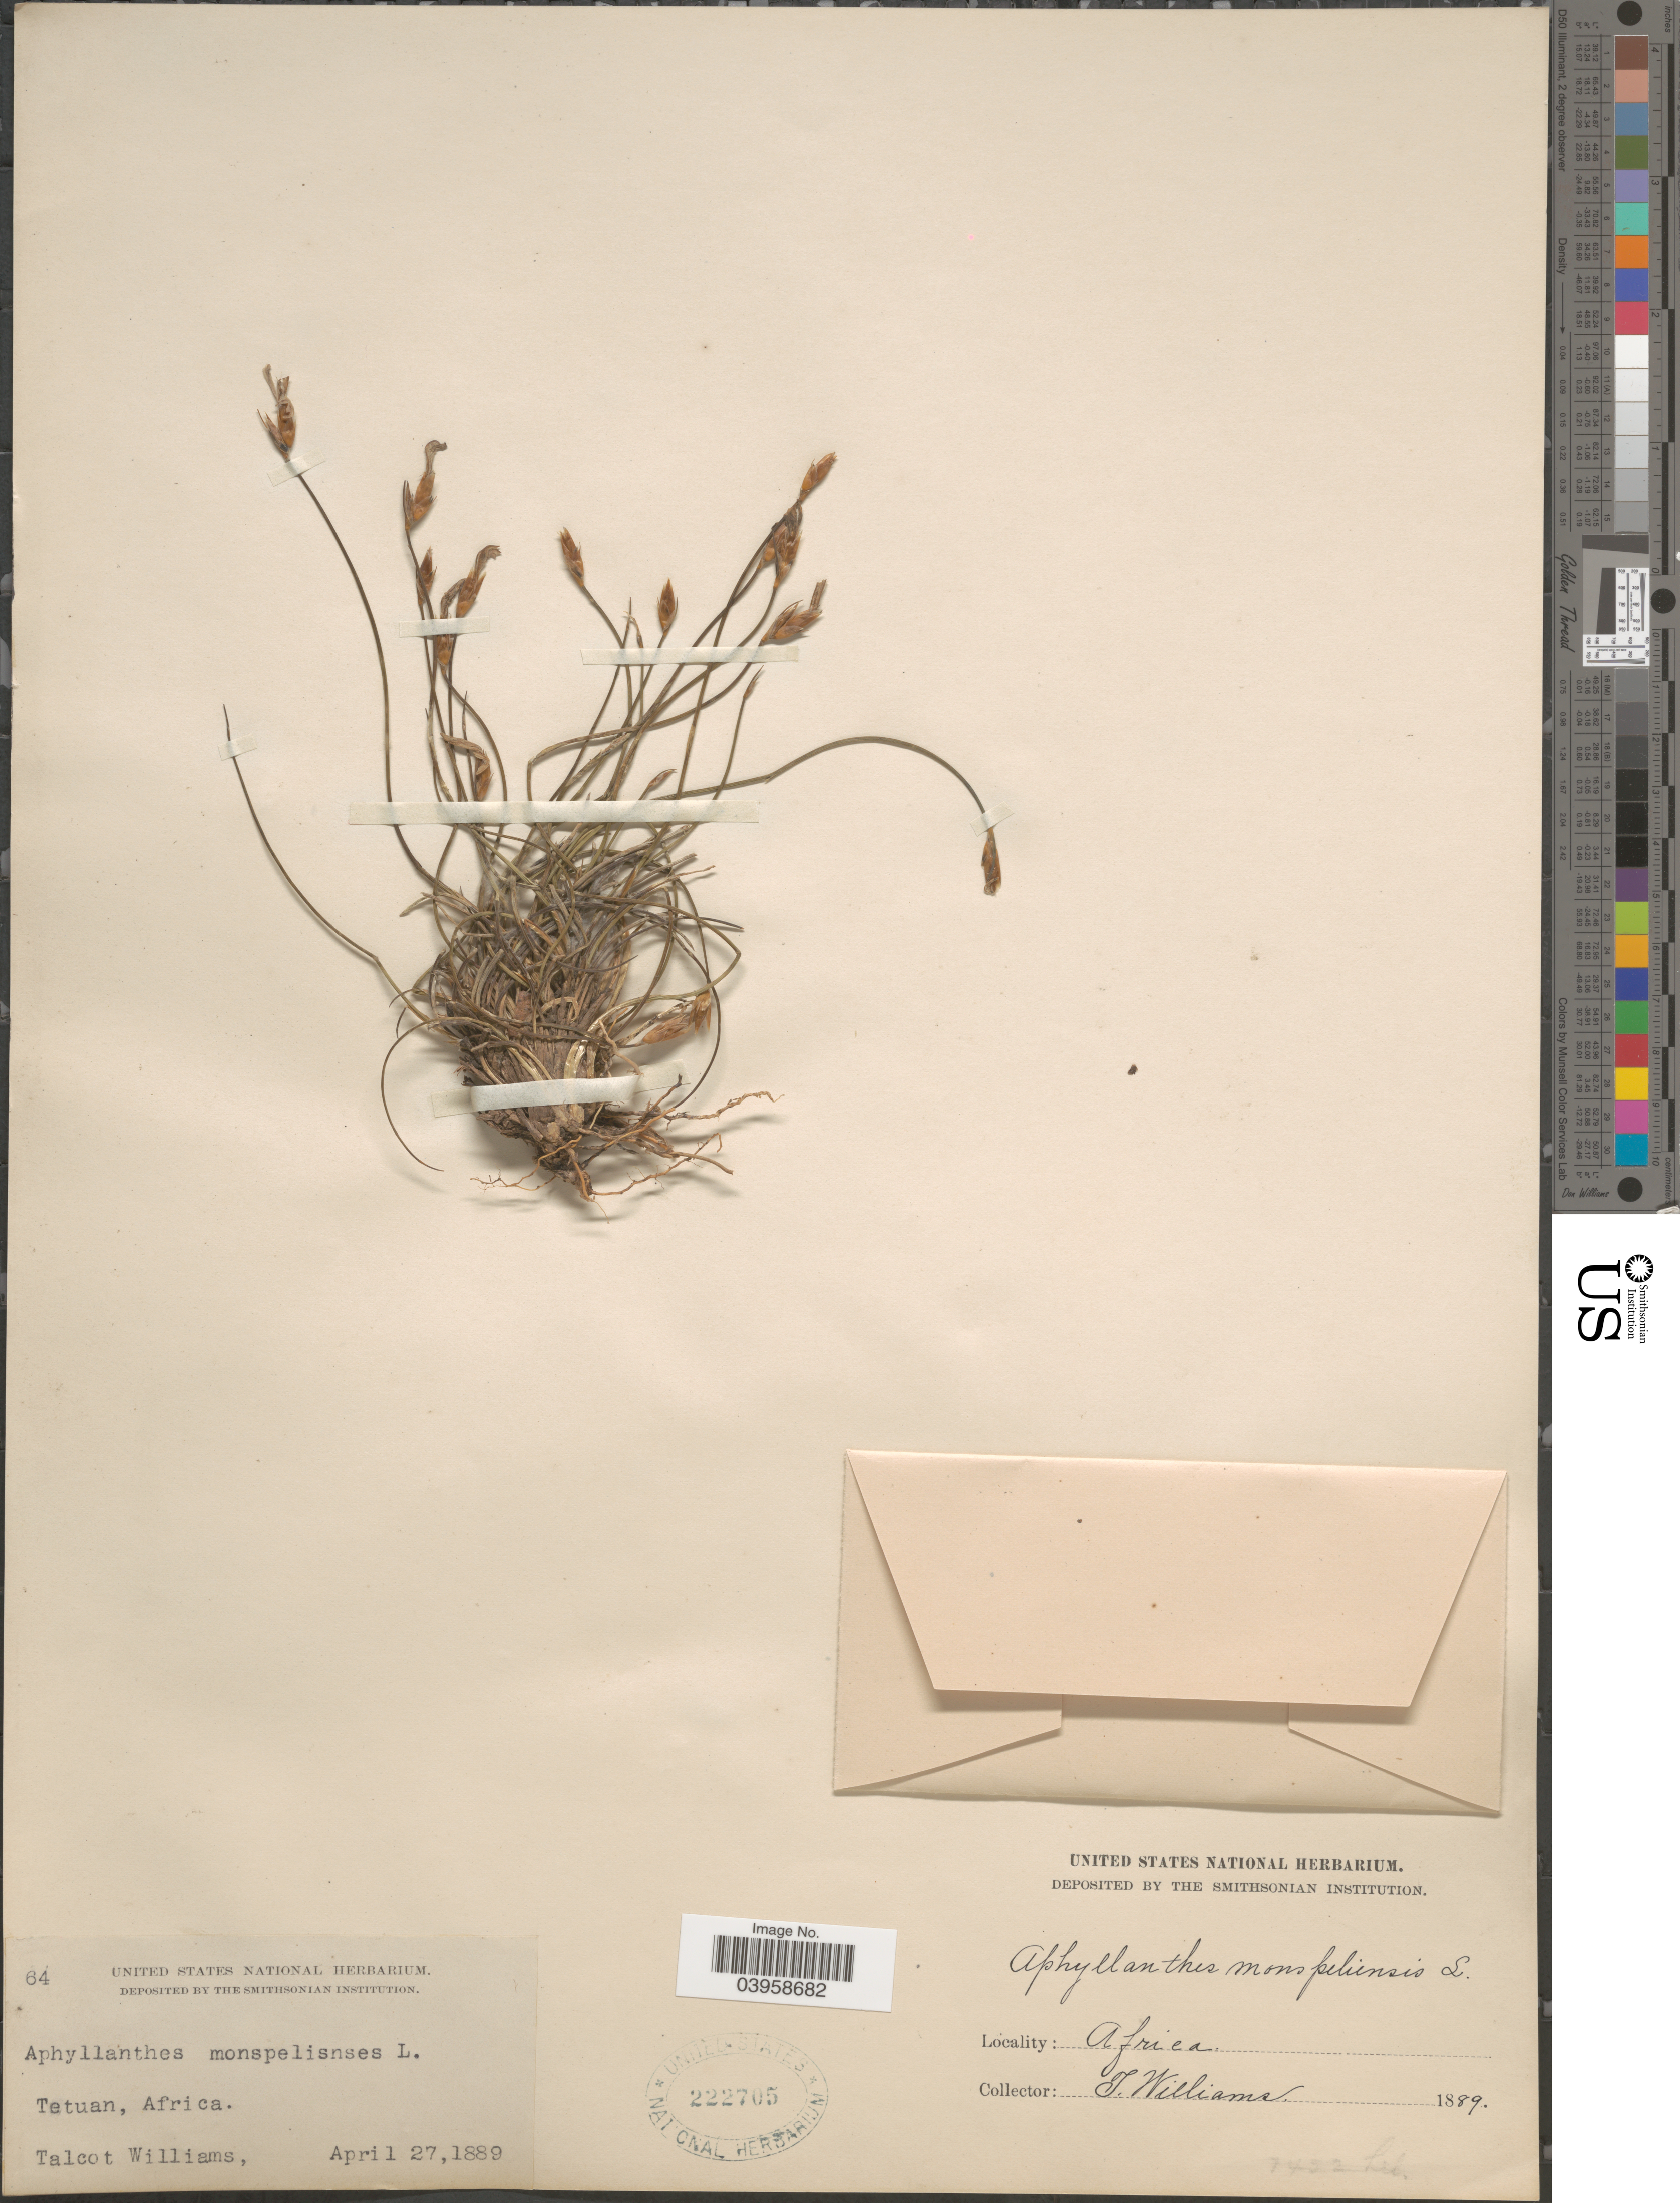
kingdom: Plantae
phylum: Tracheophyta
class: Liliopsida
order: Asparagales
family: Asparagaceae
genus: Aphyllanthes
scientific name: Aphyllanthes monspeliensis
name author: L.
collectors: T. Williams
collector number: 64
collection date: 1889-04-27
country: Morocco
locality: Tetuan, Africa.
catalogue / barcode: US 222705